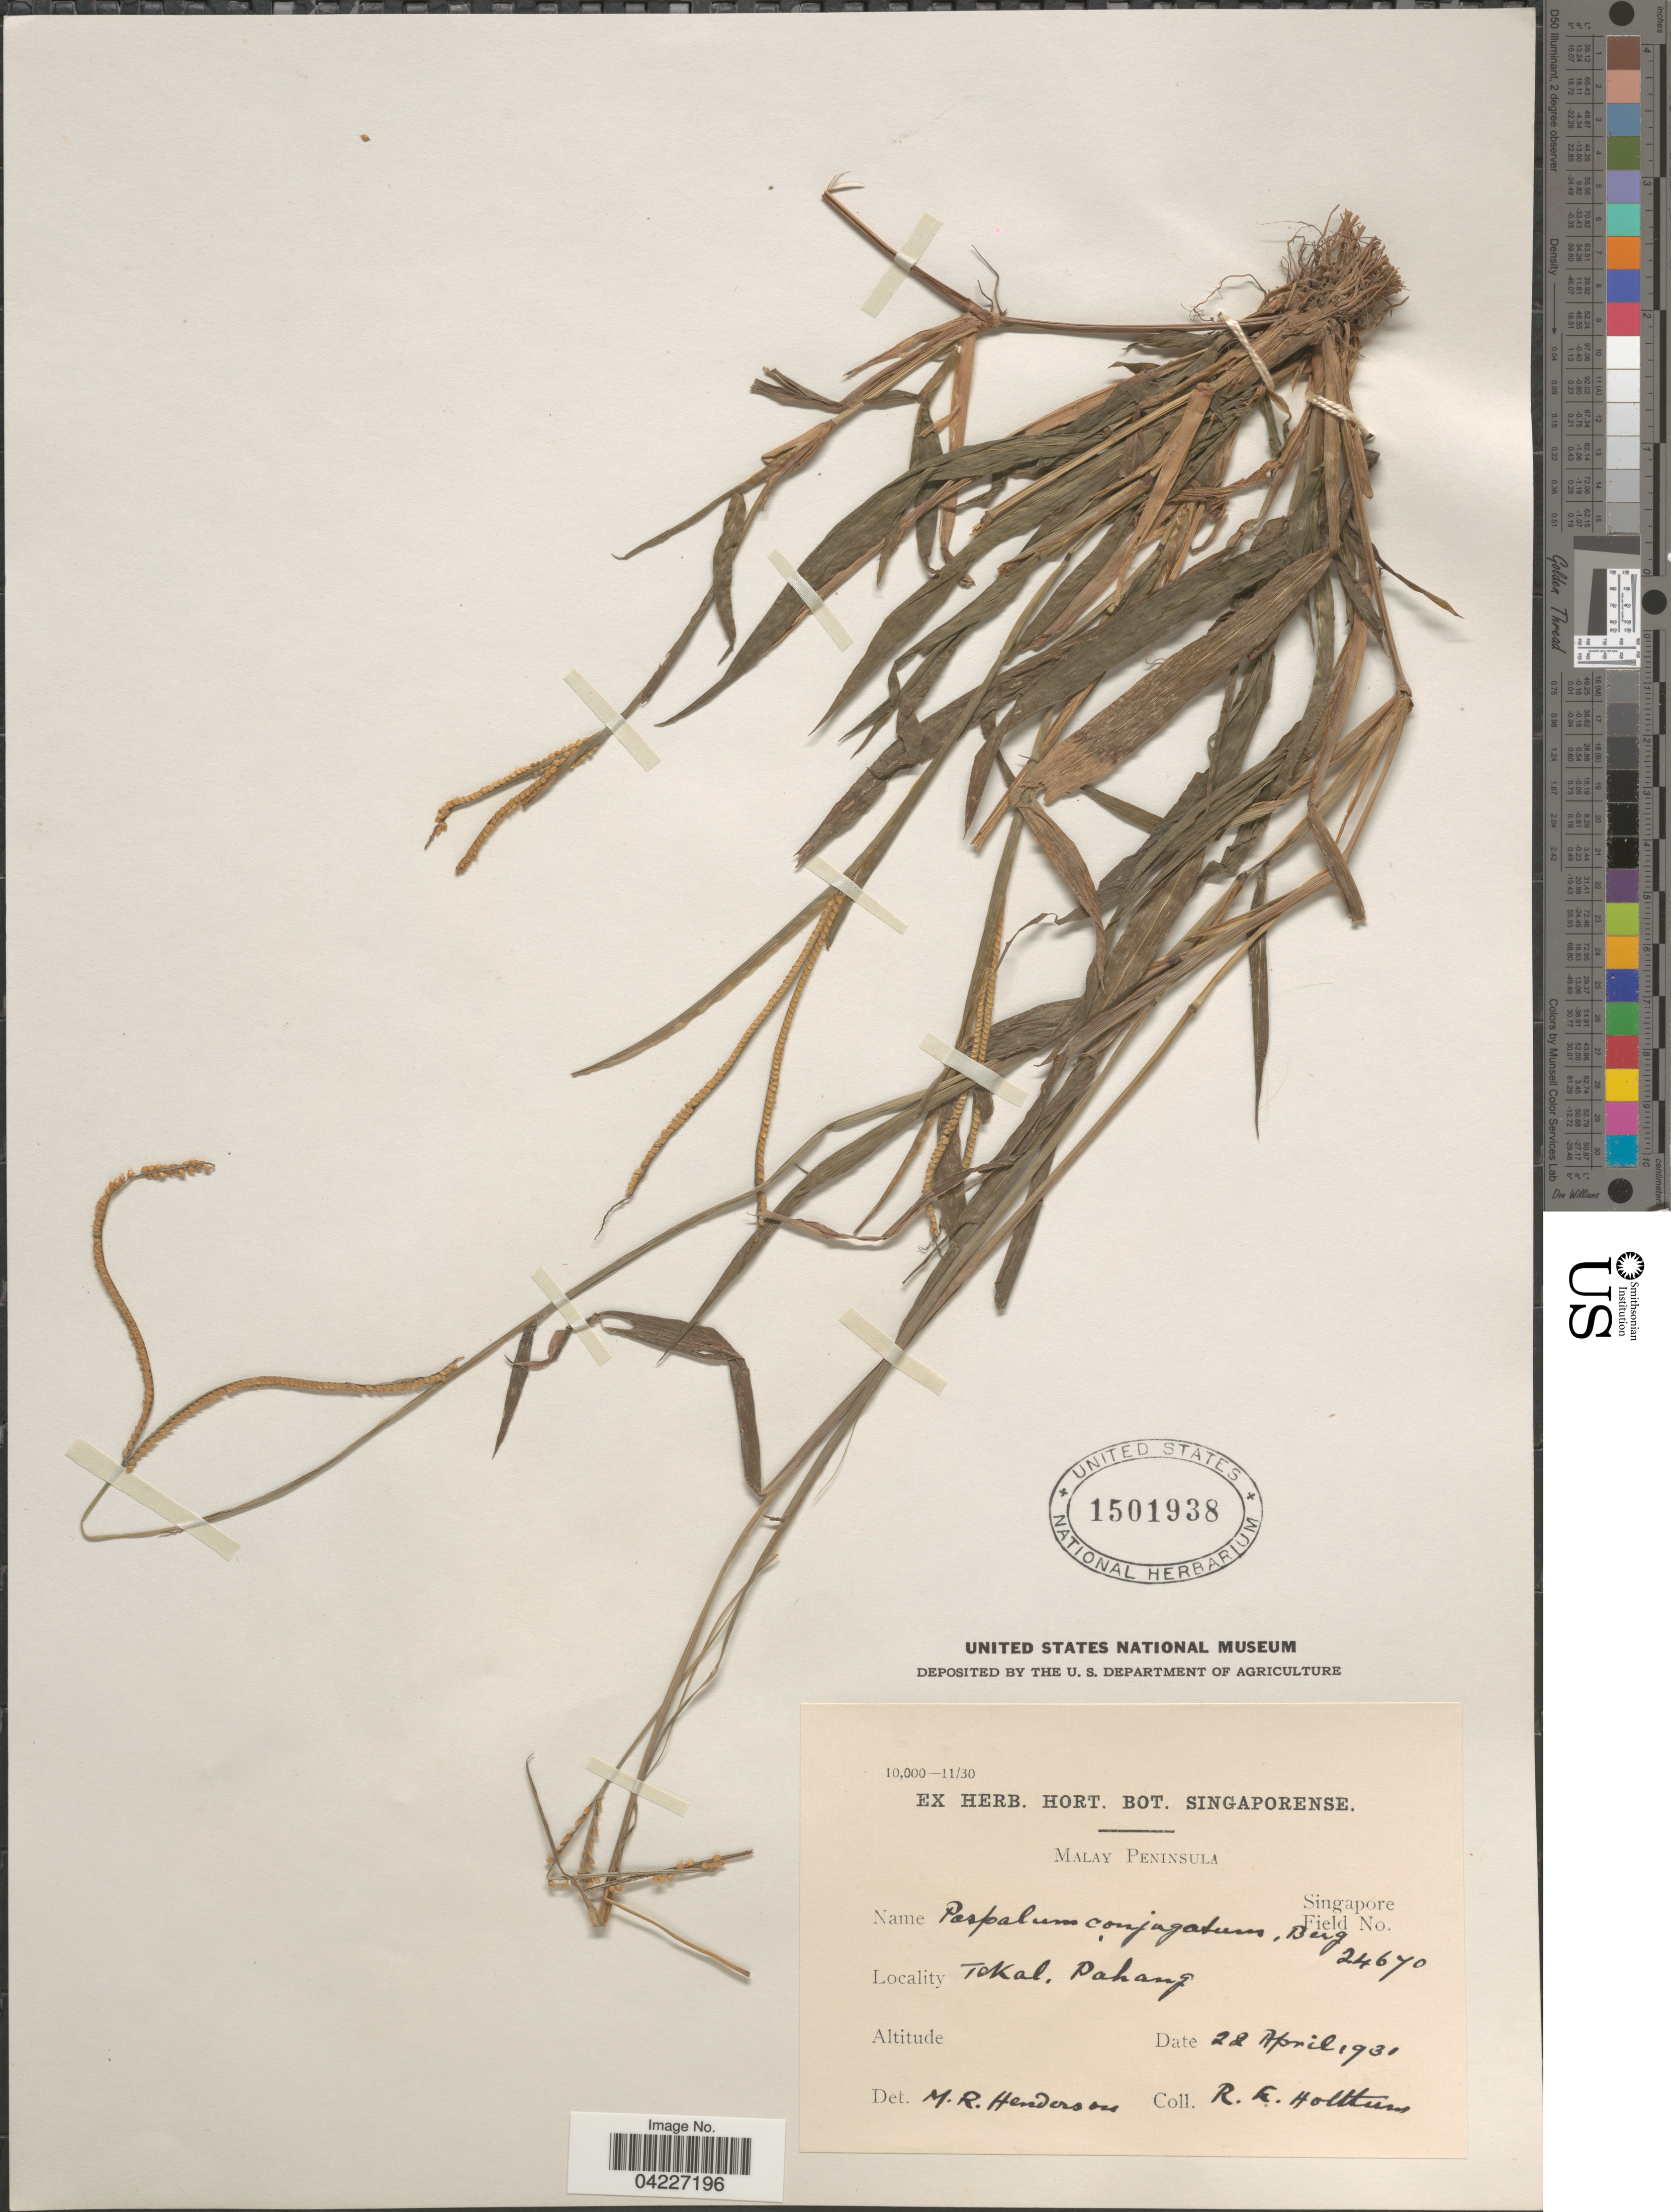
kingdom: Plantae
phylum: Tracheophyta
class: Liliopsida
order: Poales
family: Poaceae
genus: Paspalum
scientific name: Paspalum conjugatum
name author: P.J. Bergius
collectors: R. E. Holttum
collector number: Singapore Field 24670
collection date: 1931-04-22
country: Malaysia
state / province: Pahang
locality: Malay Peninsula. Tekal.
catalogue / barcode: US 1501938